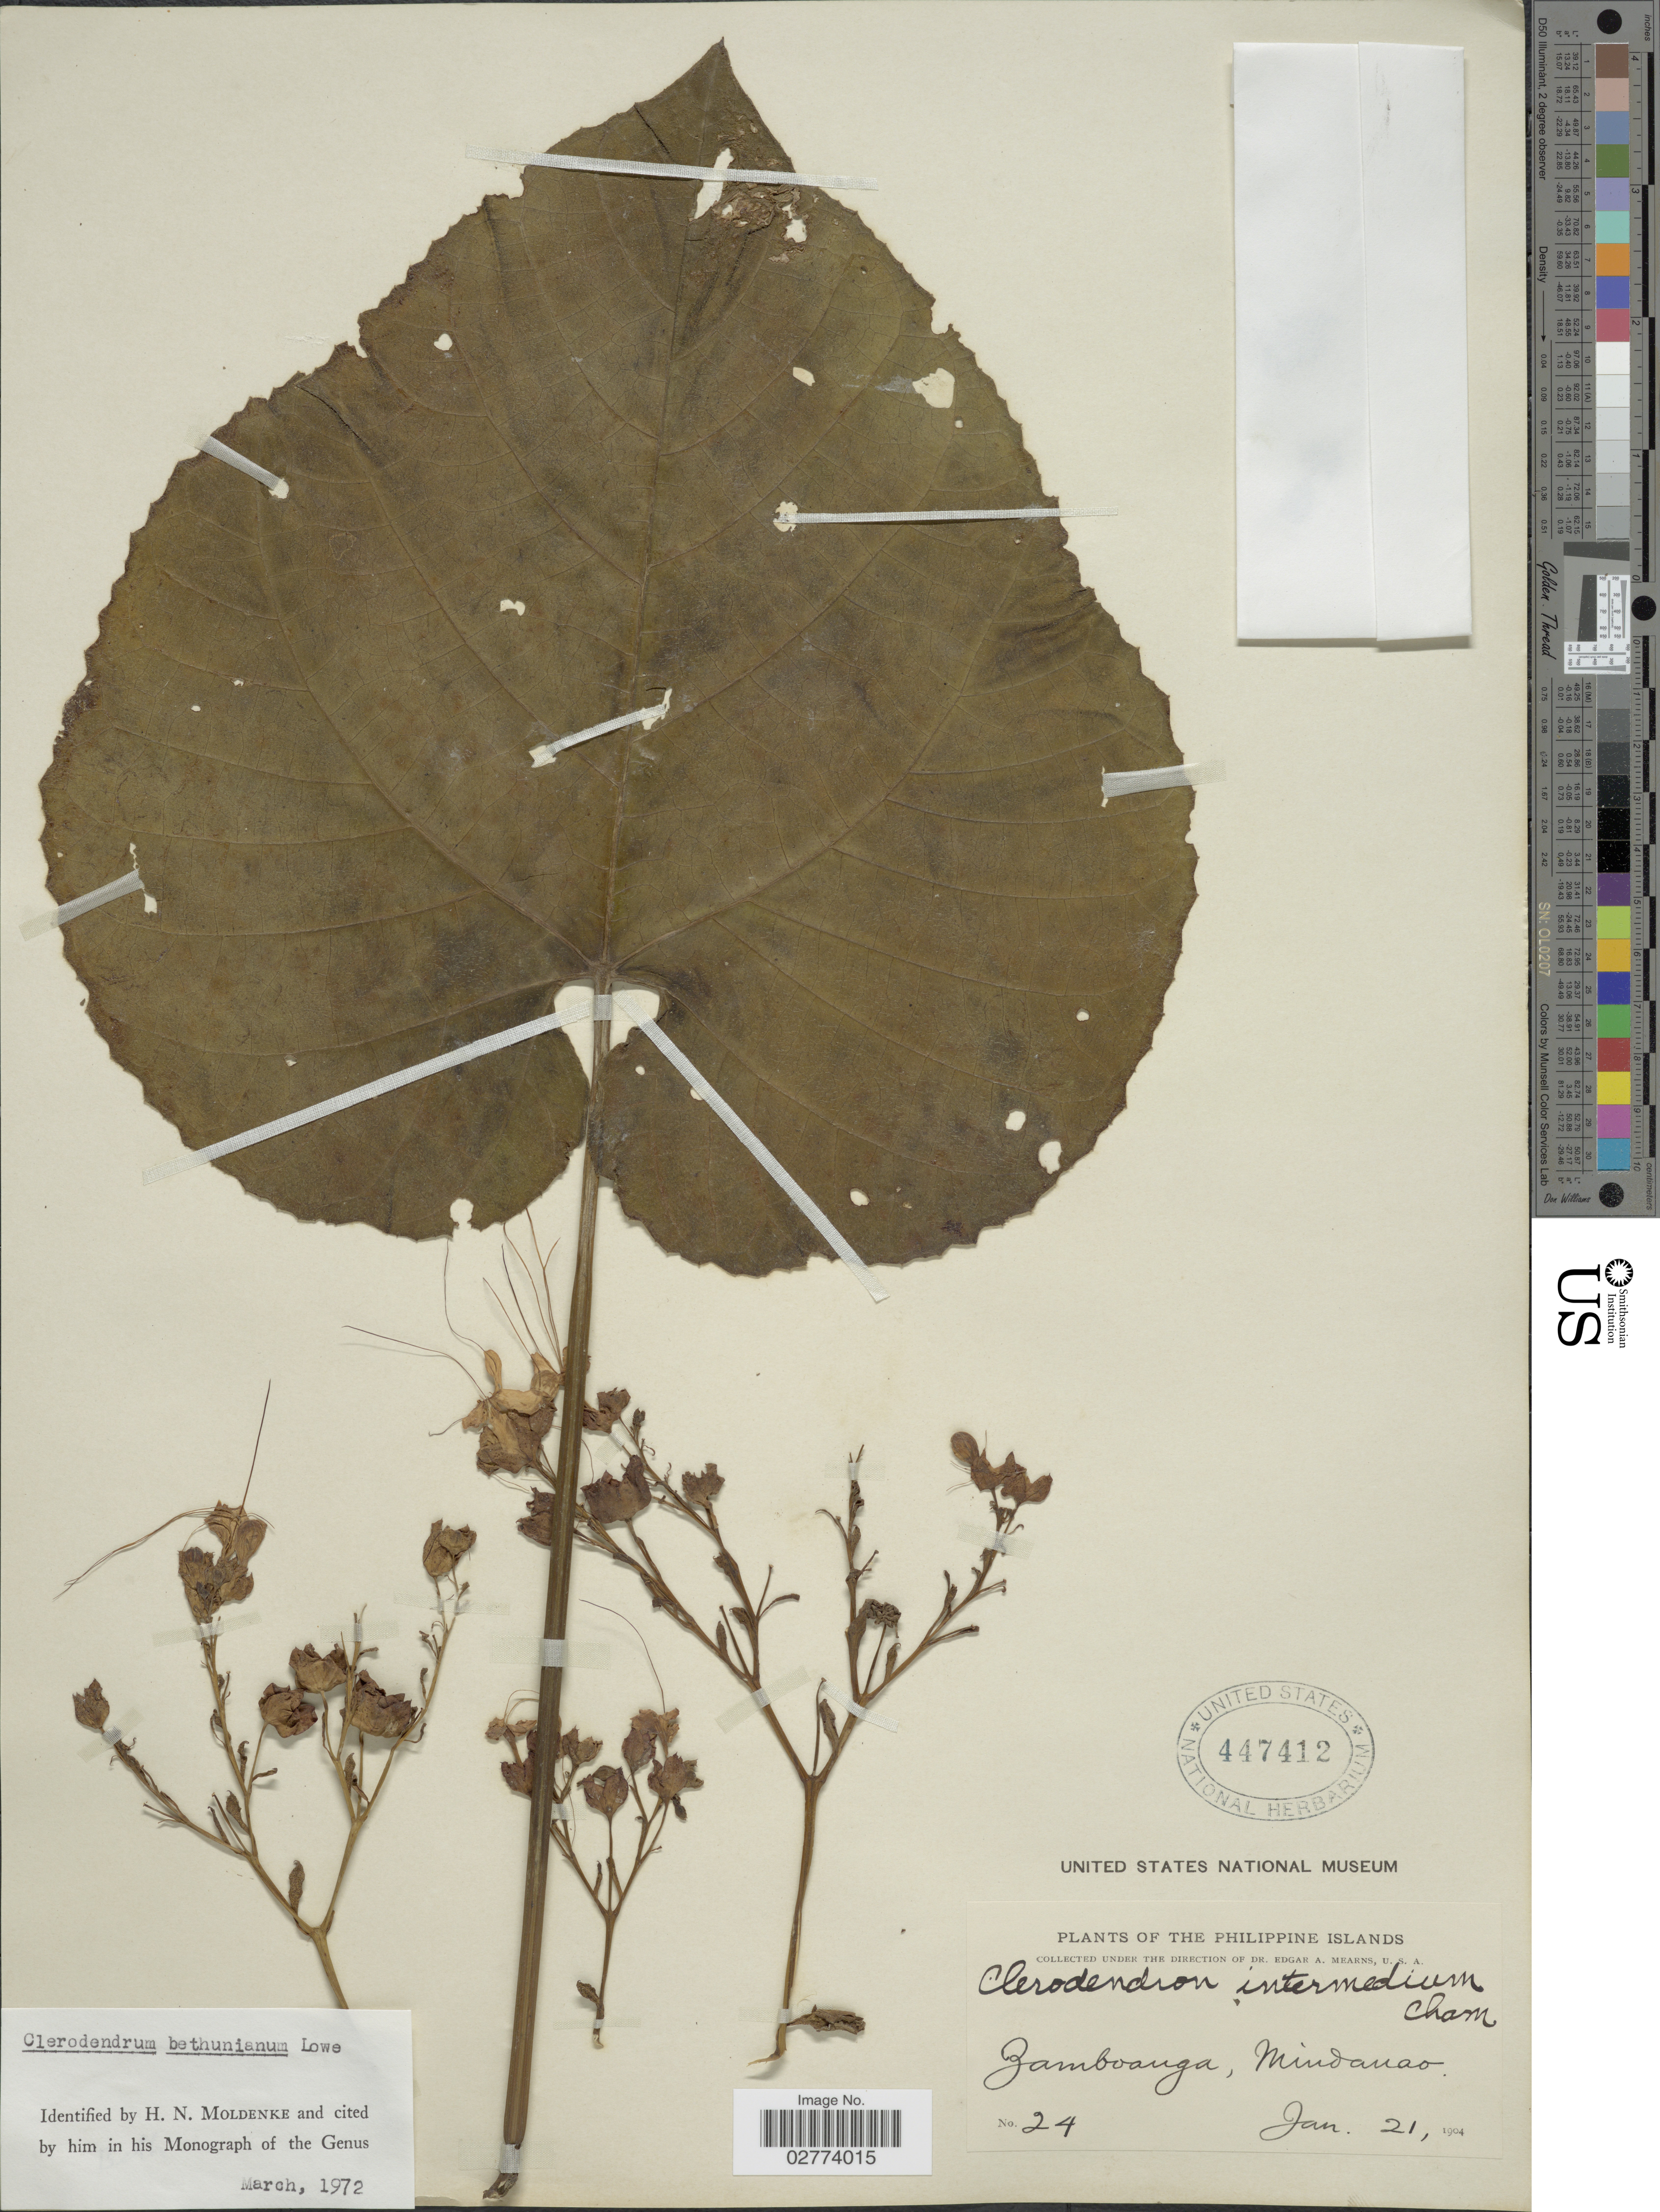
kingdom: Plantae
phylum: Tracheophyta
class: Magnoliopsida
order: Lamiales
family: Lamiaceae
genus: Clerodendrum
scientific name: Clerodendrum bethuneanum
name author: H. Low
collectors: E. A. Mearns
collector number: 24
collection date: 1904-01-21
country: Philippines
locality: Philippine Islands. Zamboanga, Mindanao.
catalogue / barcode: US 447412